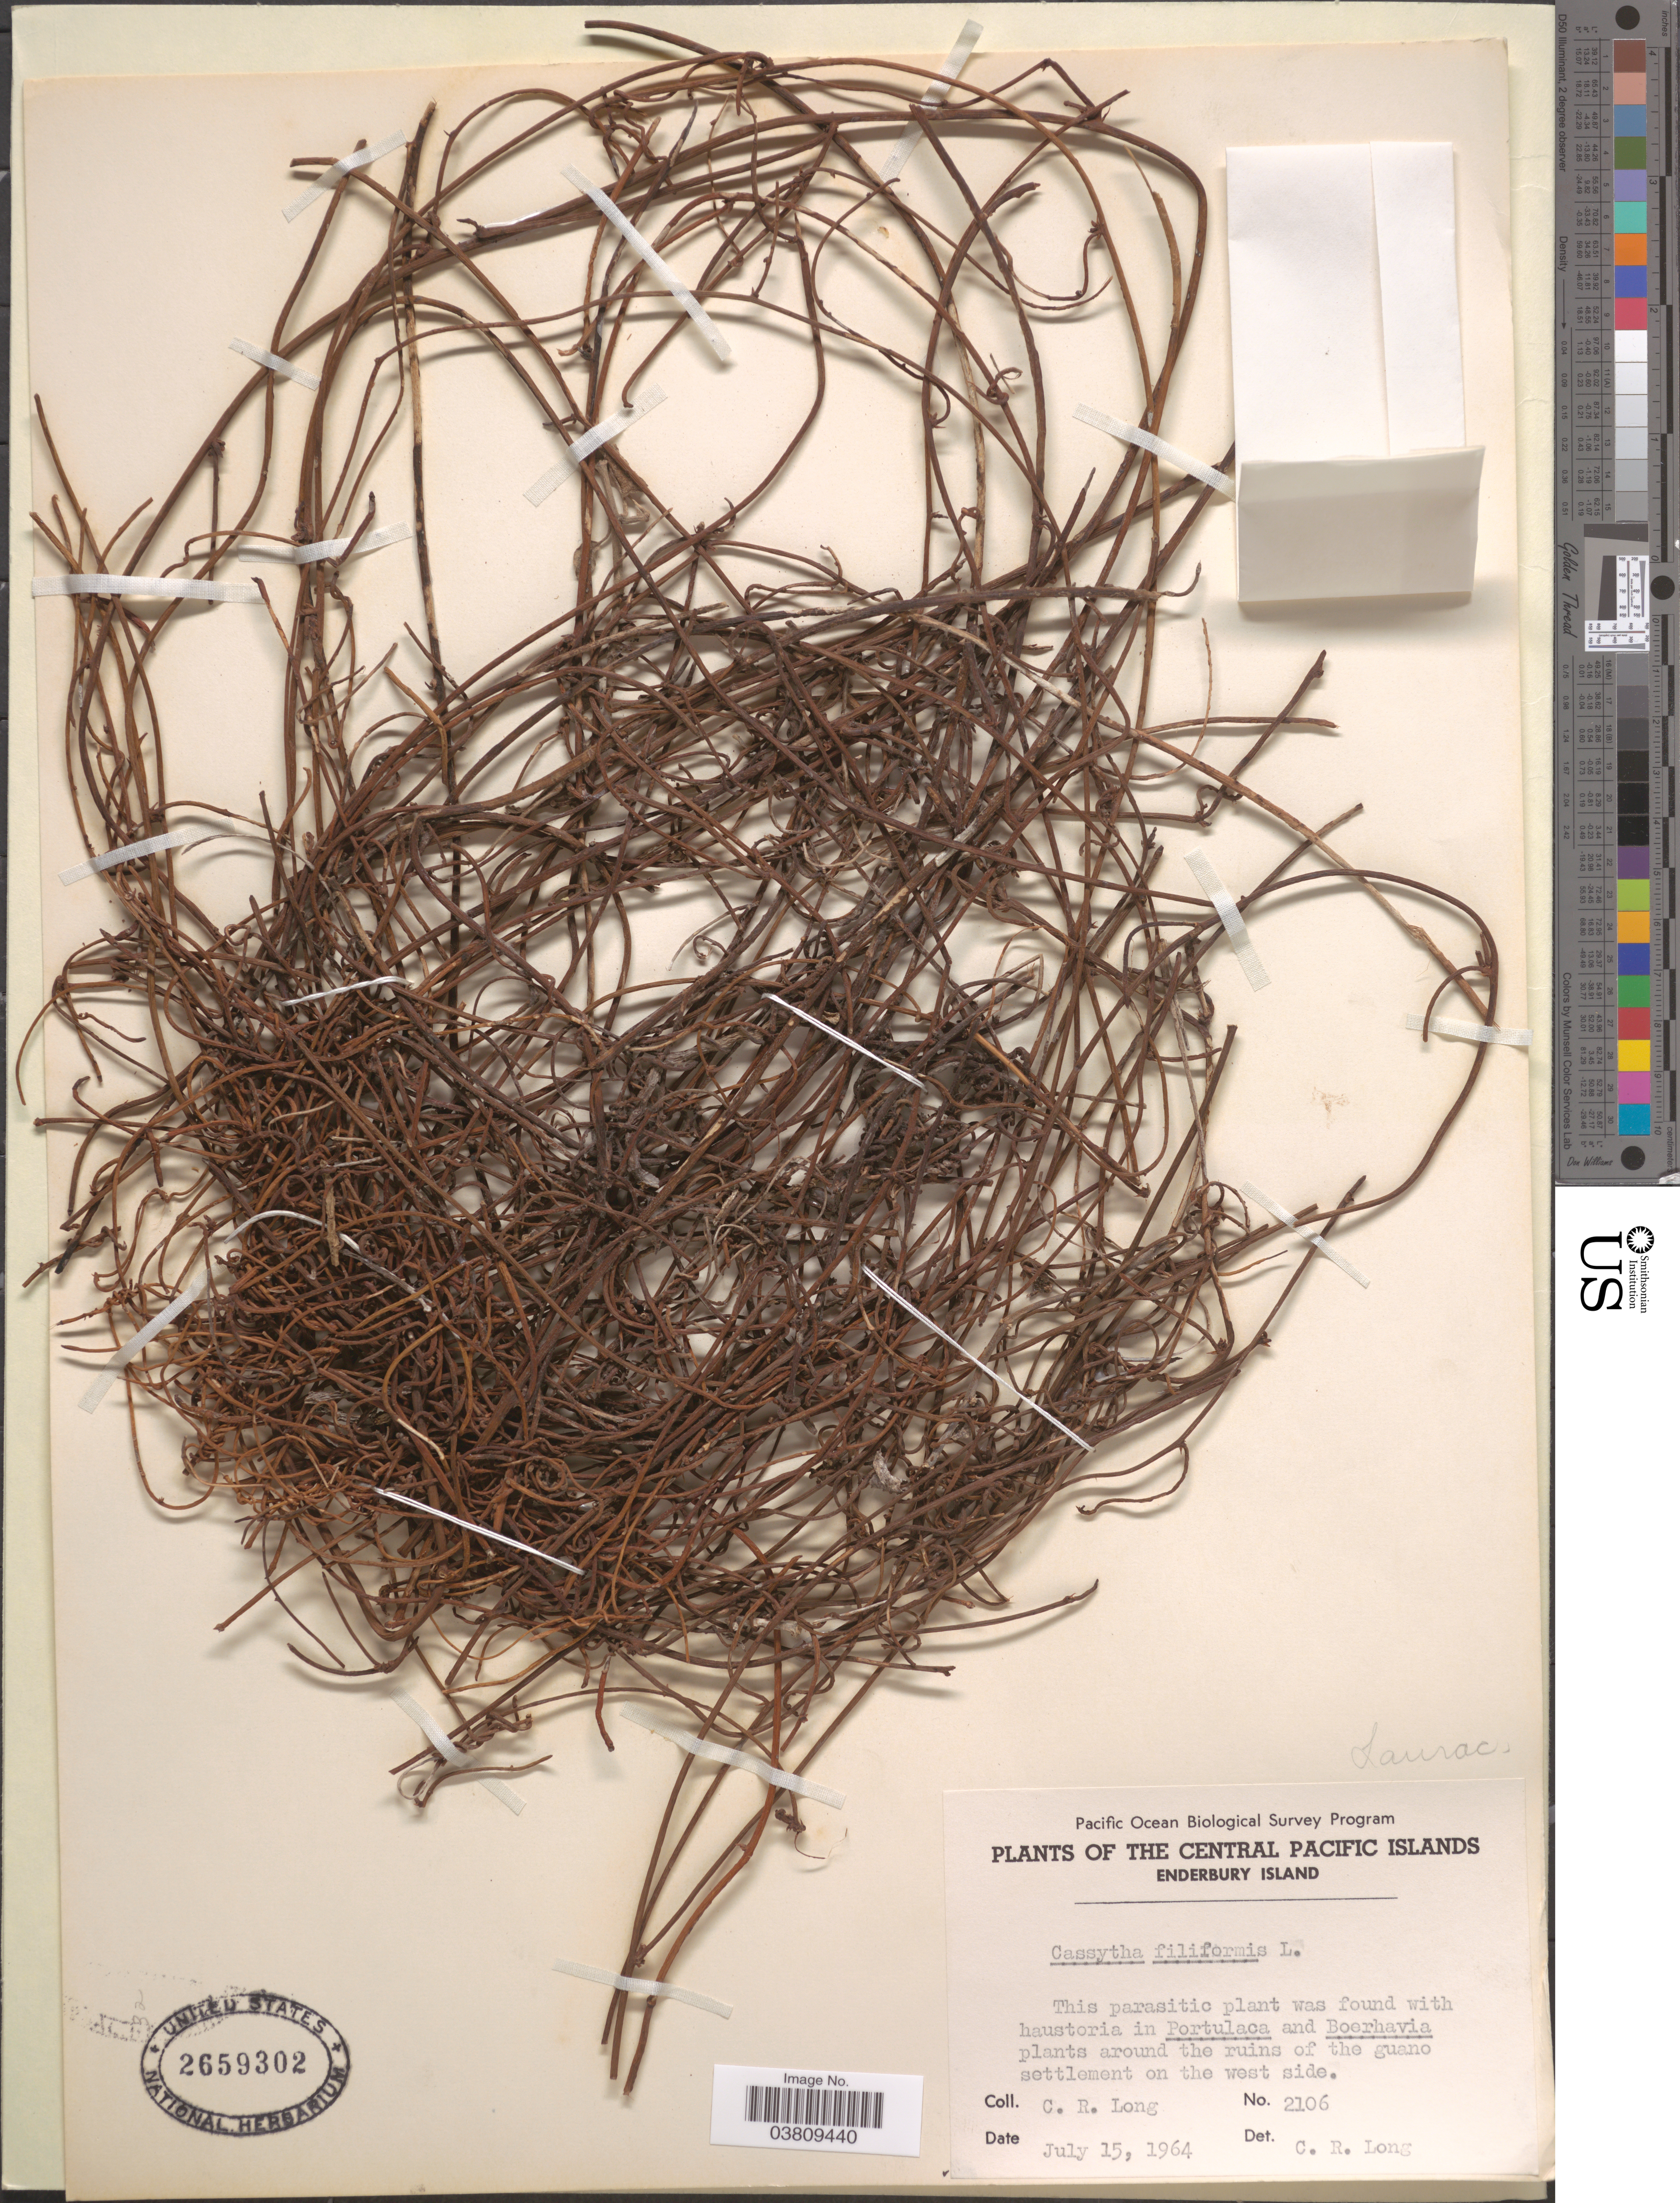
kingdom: Plantae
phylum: Tracheophyta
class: Magnoliopsida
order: Laurales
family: Lauraceae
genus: Cassytha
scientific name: Cassytha filiformis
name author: L.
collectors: C. R. Long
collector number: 2106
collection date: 1964-07-15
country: Kiribati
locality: The Central Pacific Islands. Enderbury Island. Around the ruins of the guano settlement on the west side.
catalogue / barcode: US 2659302